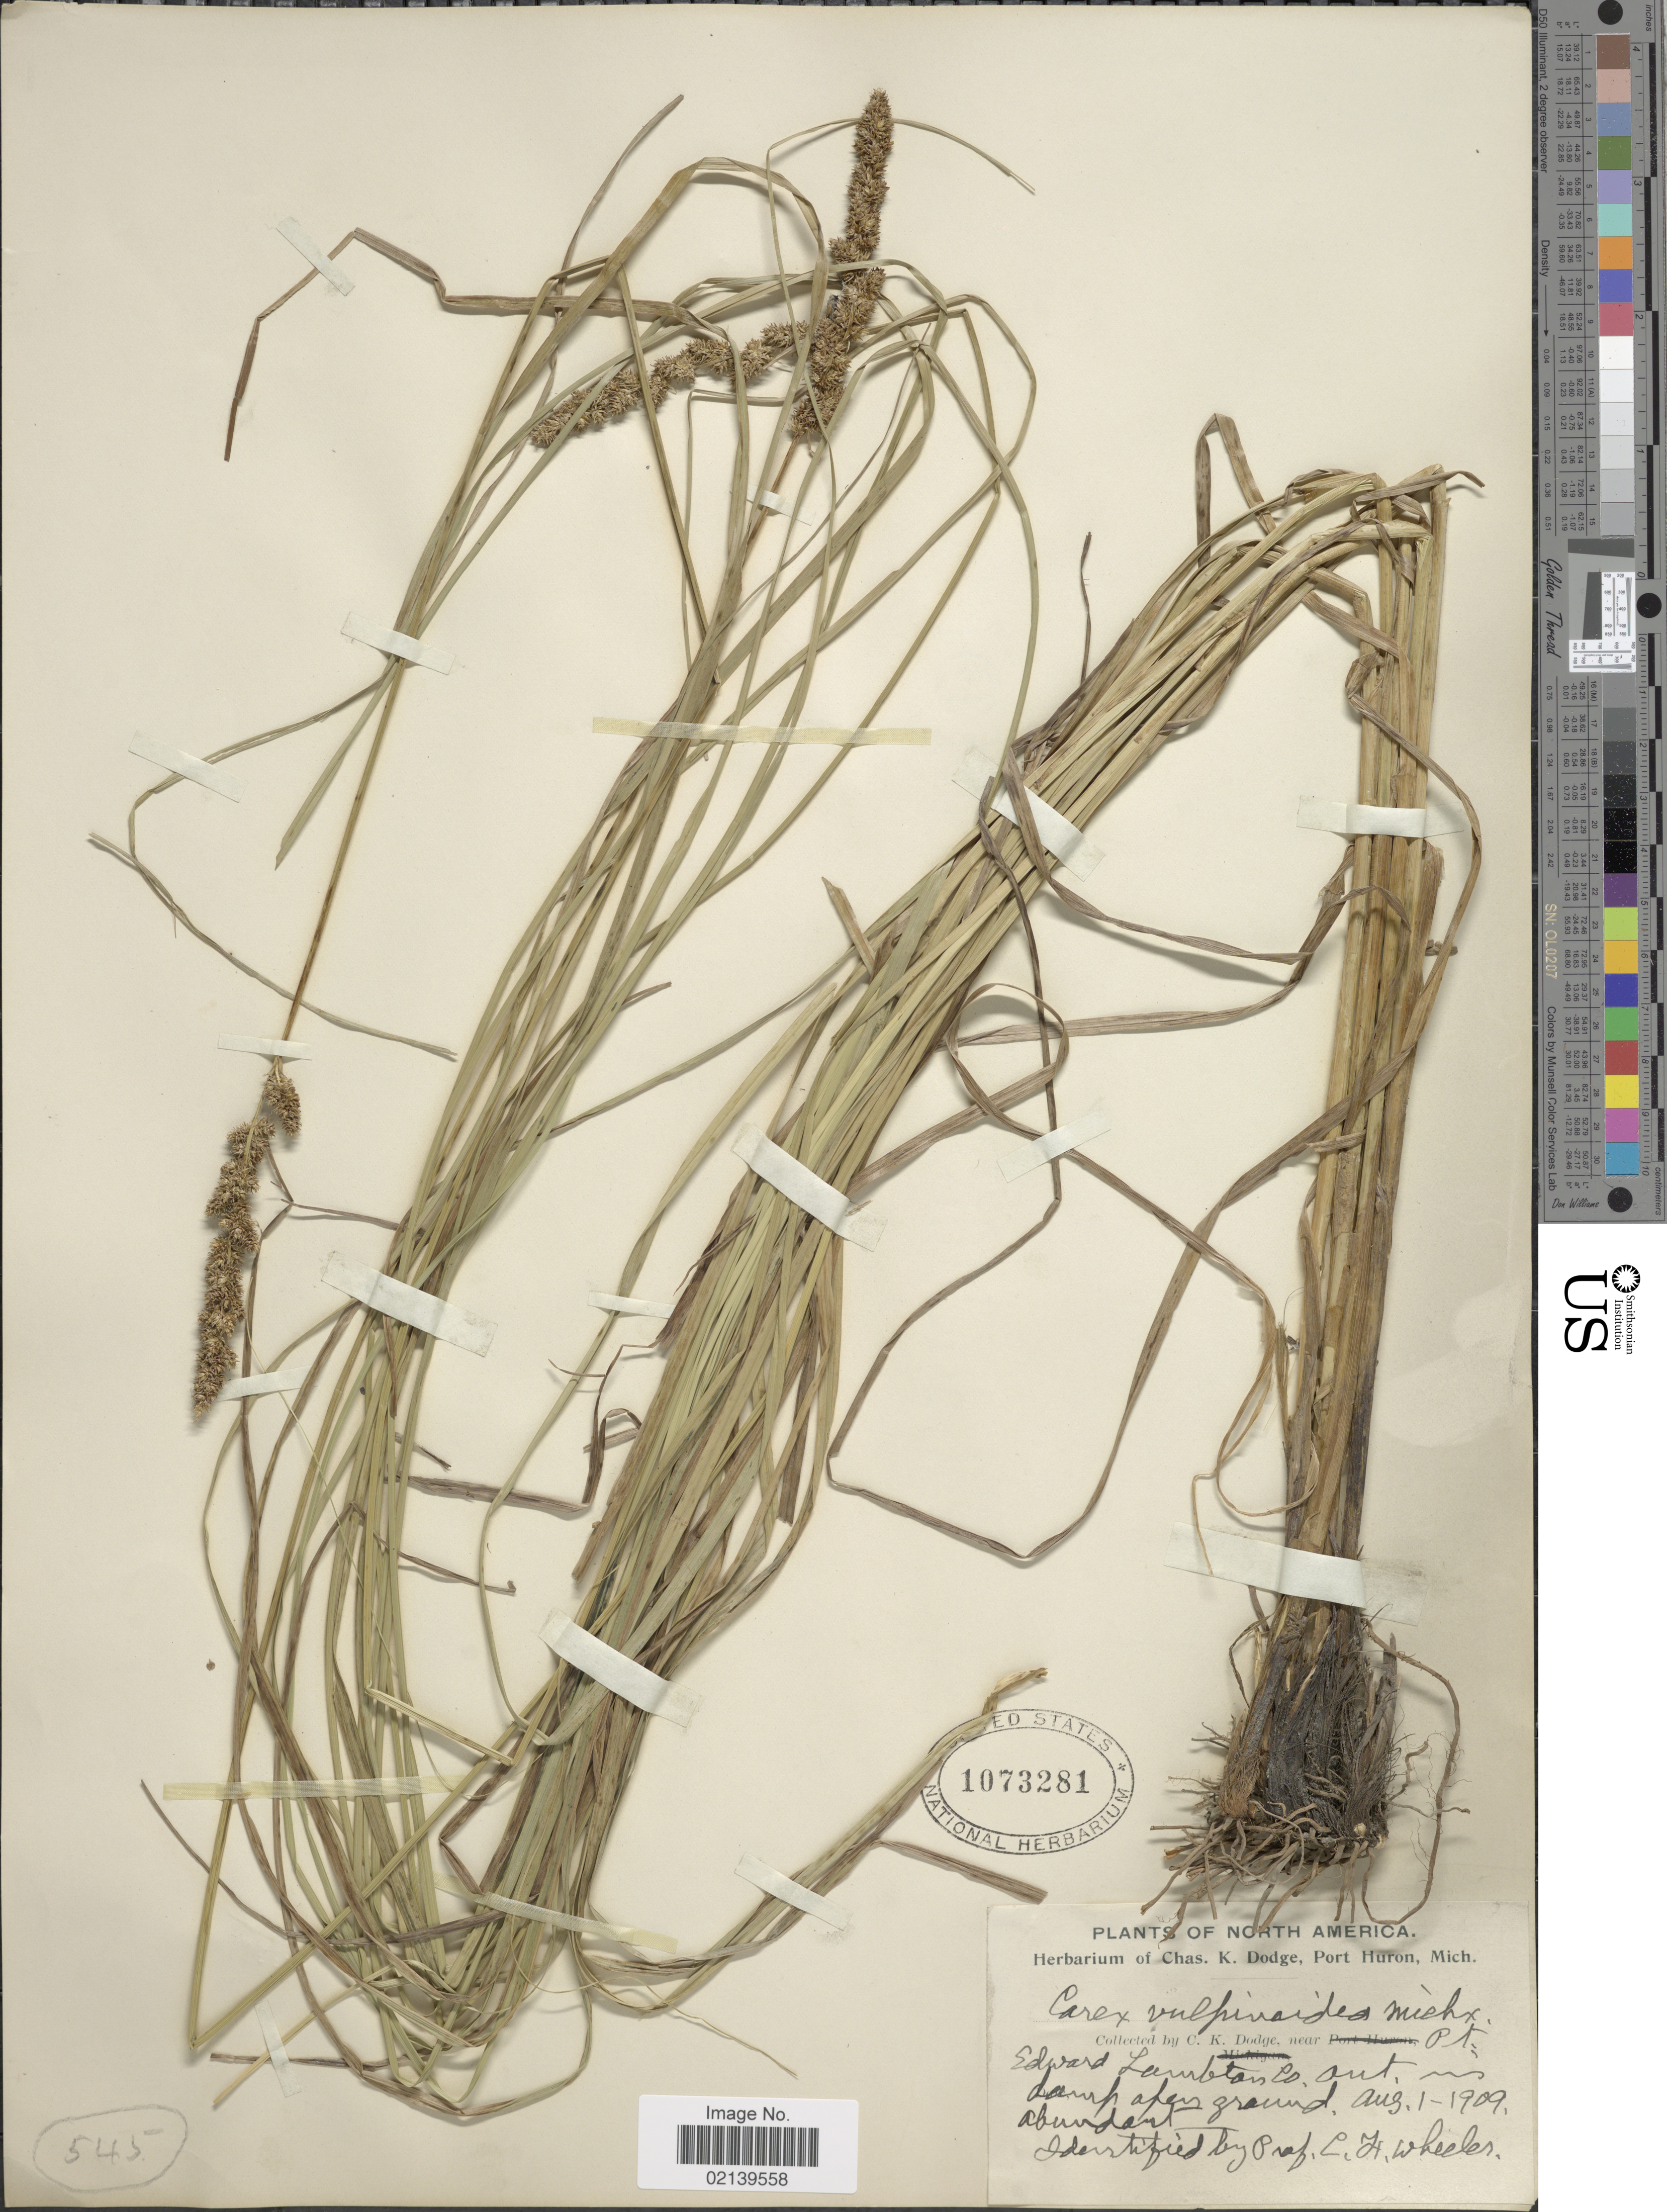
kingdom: Plantae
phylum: Tracheophyta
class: Liliopsida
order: Poales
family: Cyperaceae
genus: Carex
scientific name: Carex vulpinoidea Michx.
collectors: C. Dodge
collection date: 1909-08-01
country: United States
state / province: Michigan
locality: PT, Edward Lambton Co.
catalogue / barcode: US 1073281